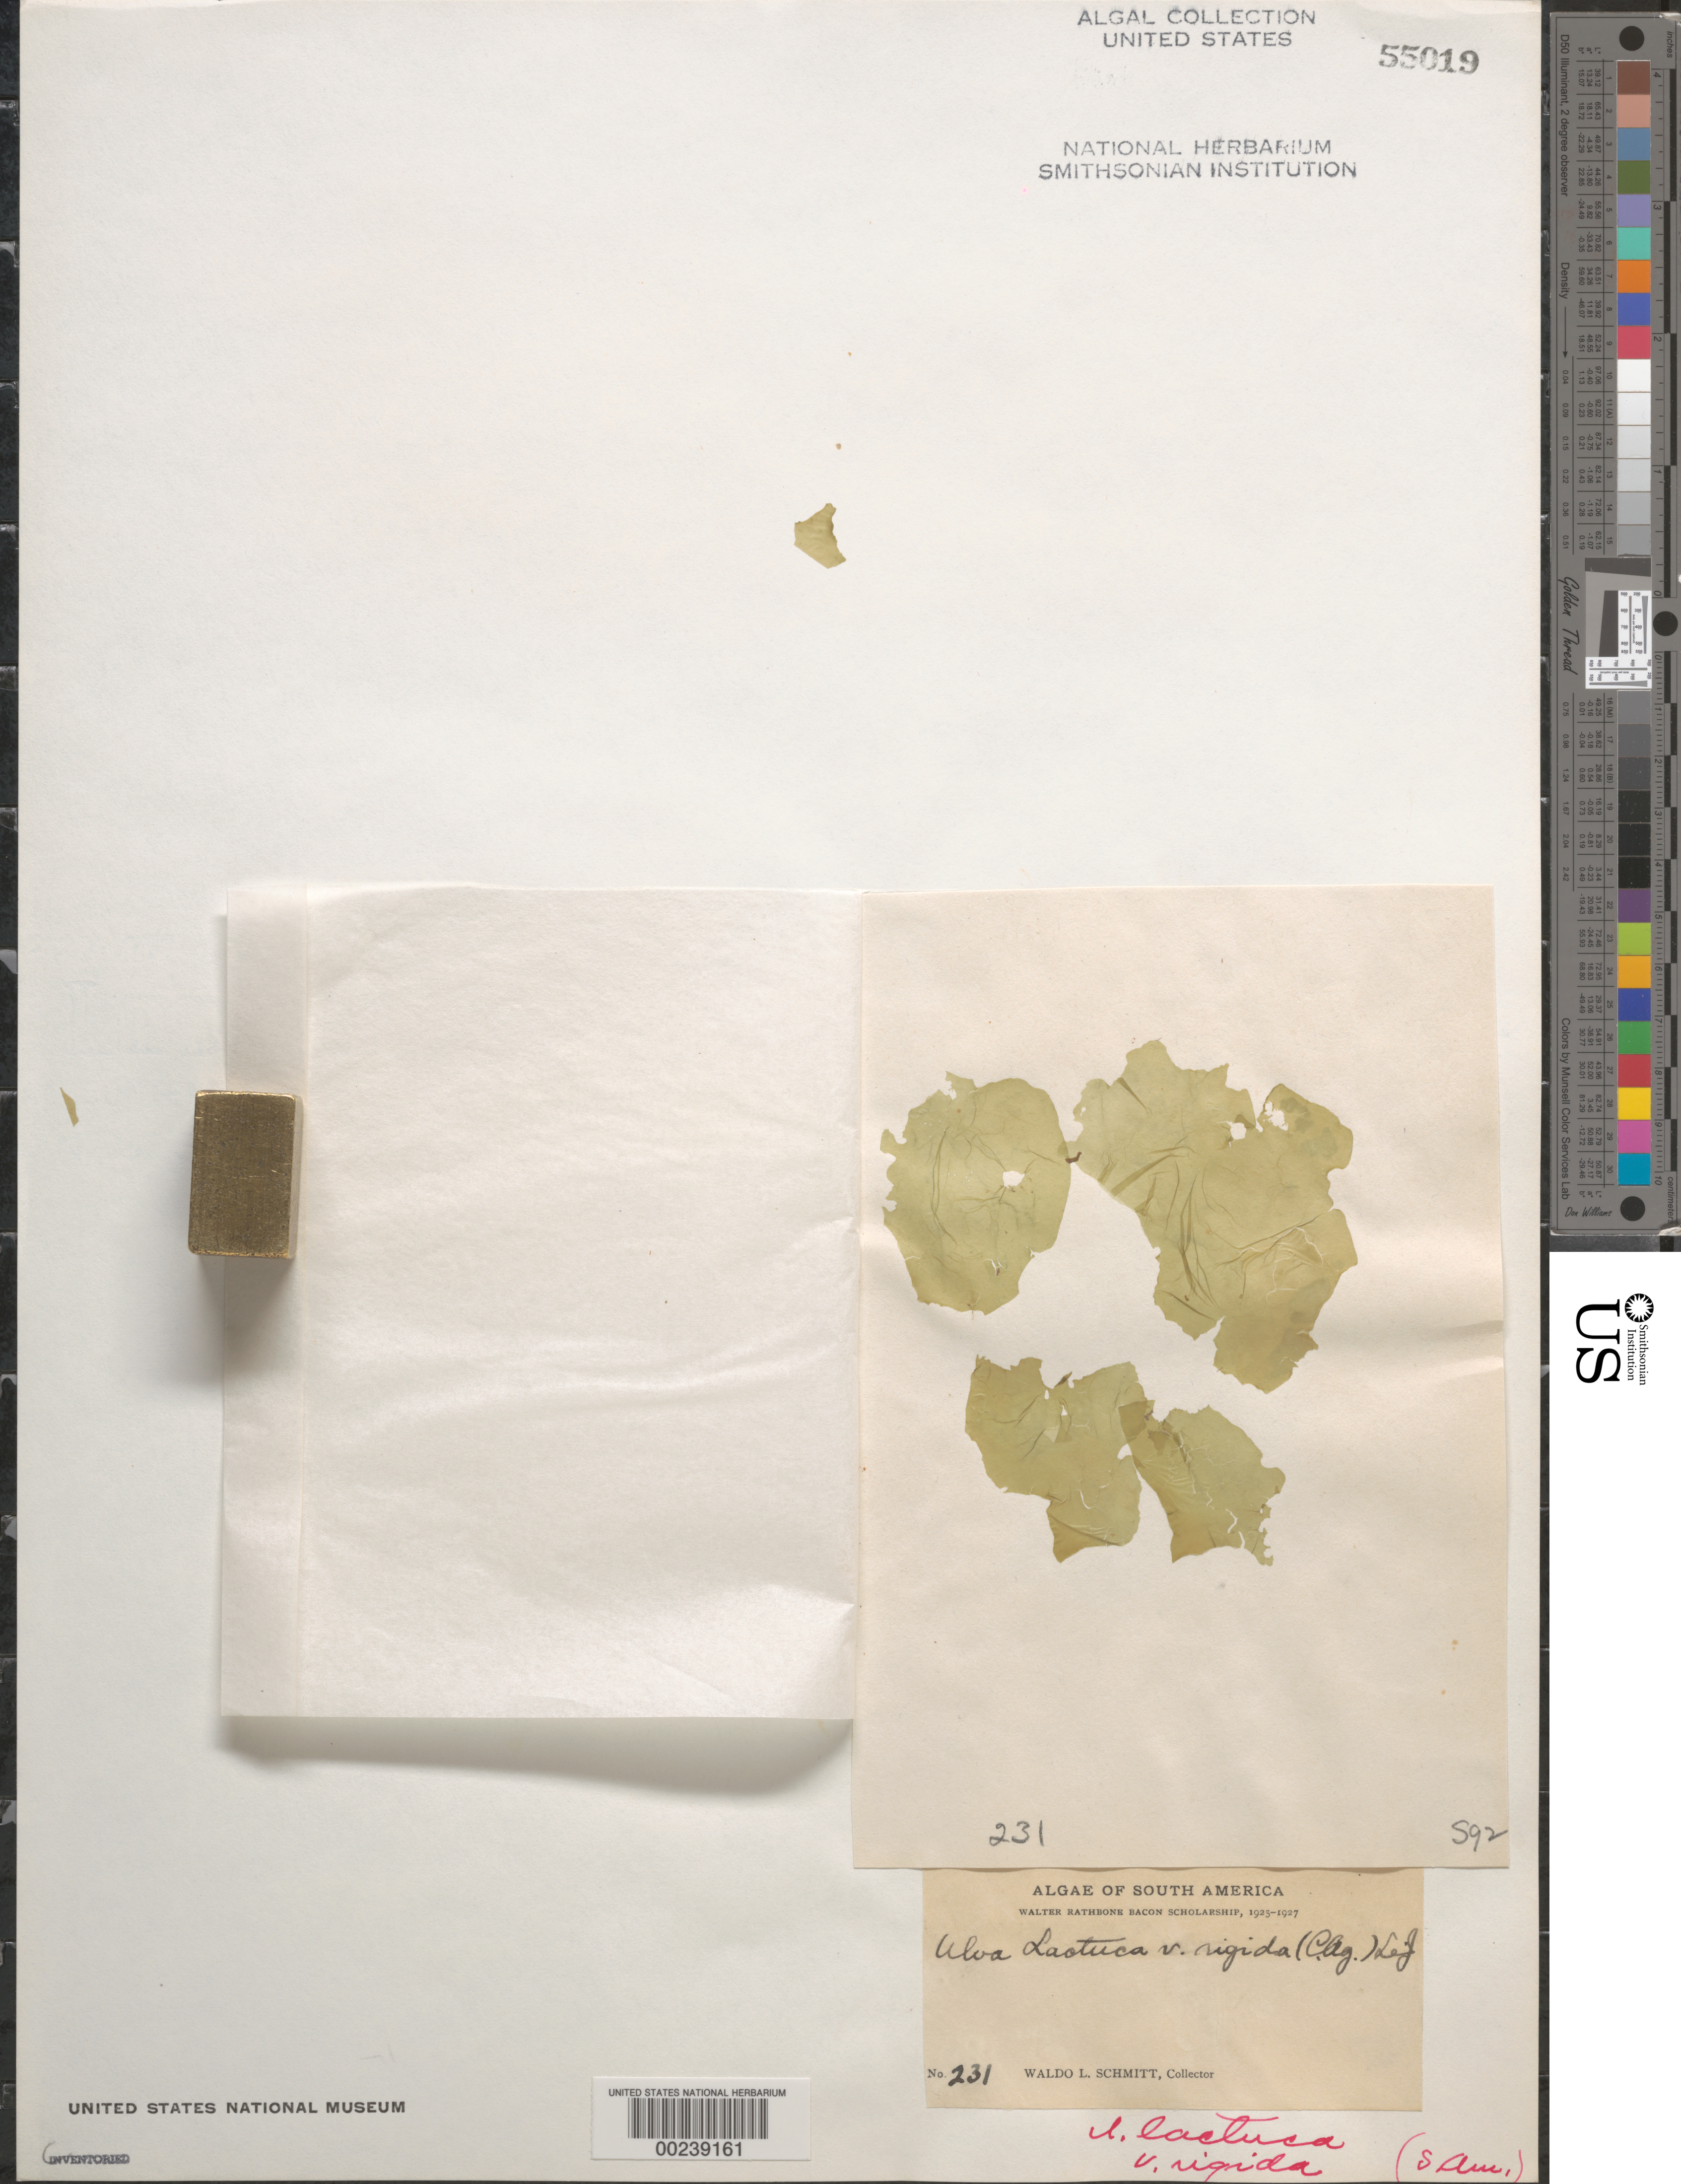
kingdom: Plantae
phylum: Chlorophyta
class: Ulvophyceae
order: Ulvales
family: Ulvaceae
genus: Ulva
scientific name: Ulva lactuca var. rigida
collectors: W. L. Schmitt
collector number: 231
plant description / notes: Walter Rathbone Bacon Scholarship, 1925-1927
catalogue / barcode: US 55019